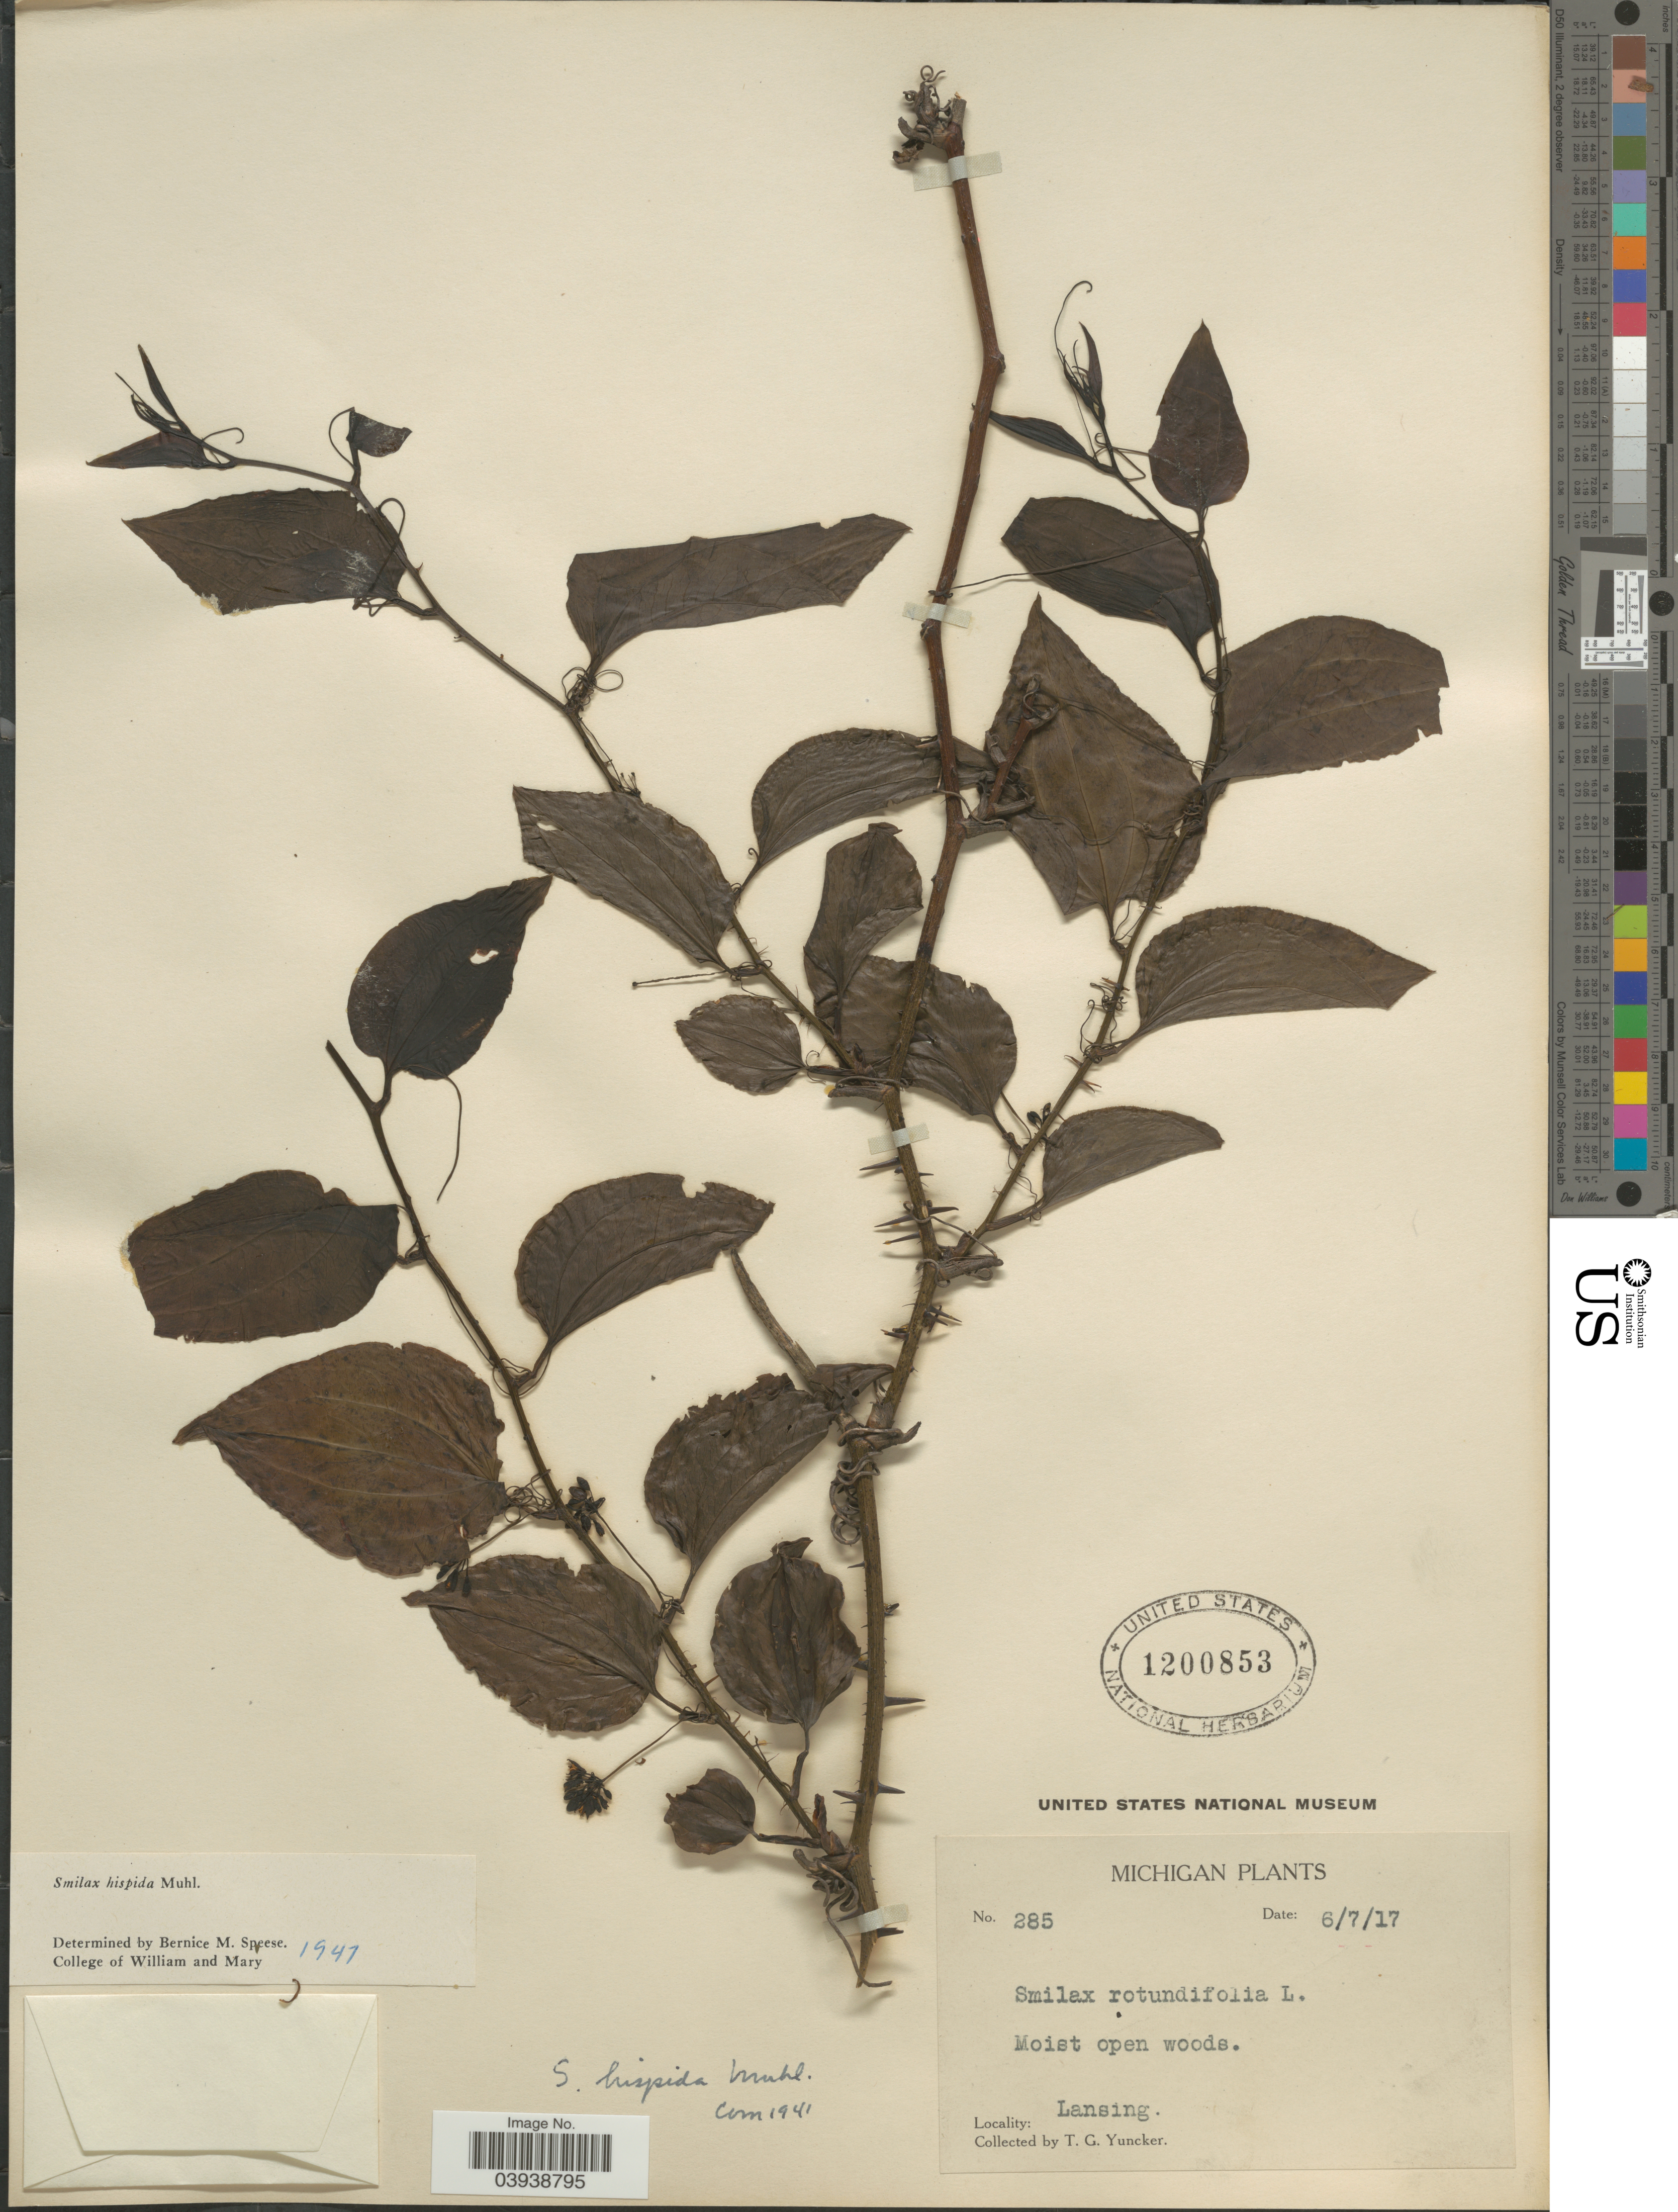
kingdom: Plantae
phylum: Tracheophyta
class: Liliopsida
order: Liliales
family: Smilacaceae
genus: Smilax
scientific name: Smilax hispida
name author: Raf.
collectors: T. G. Yuncker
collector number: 285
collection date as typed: Transcribed d/m/y: 7/6/17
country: United States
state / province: Michigan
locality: Lansing.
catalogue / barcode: US 1200853